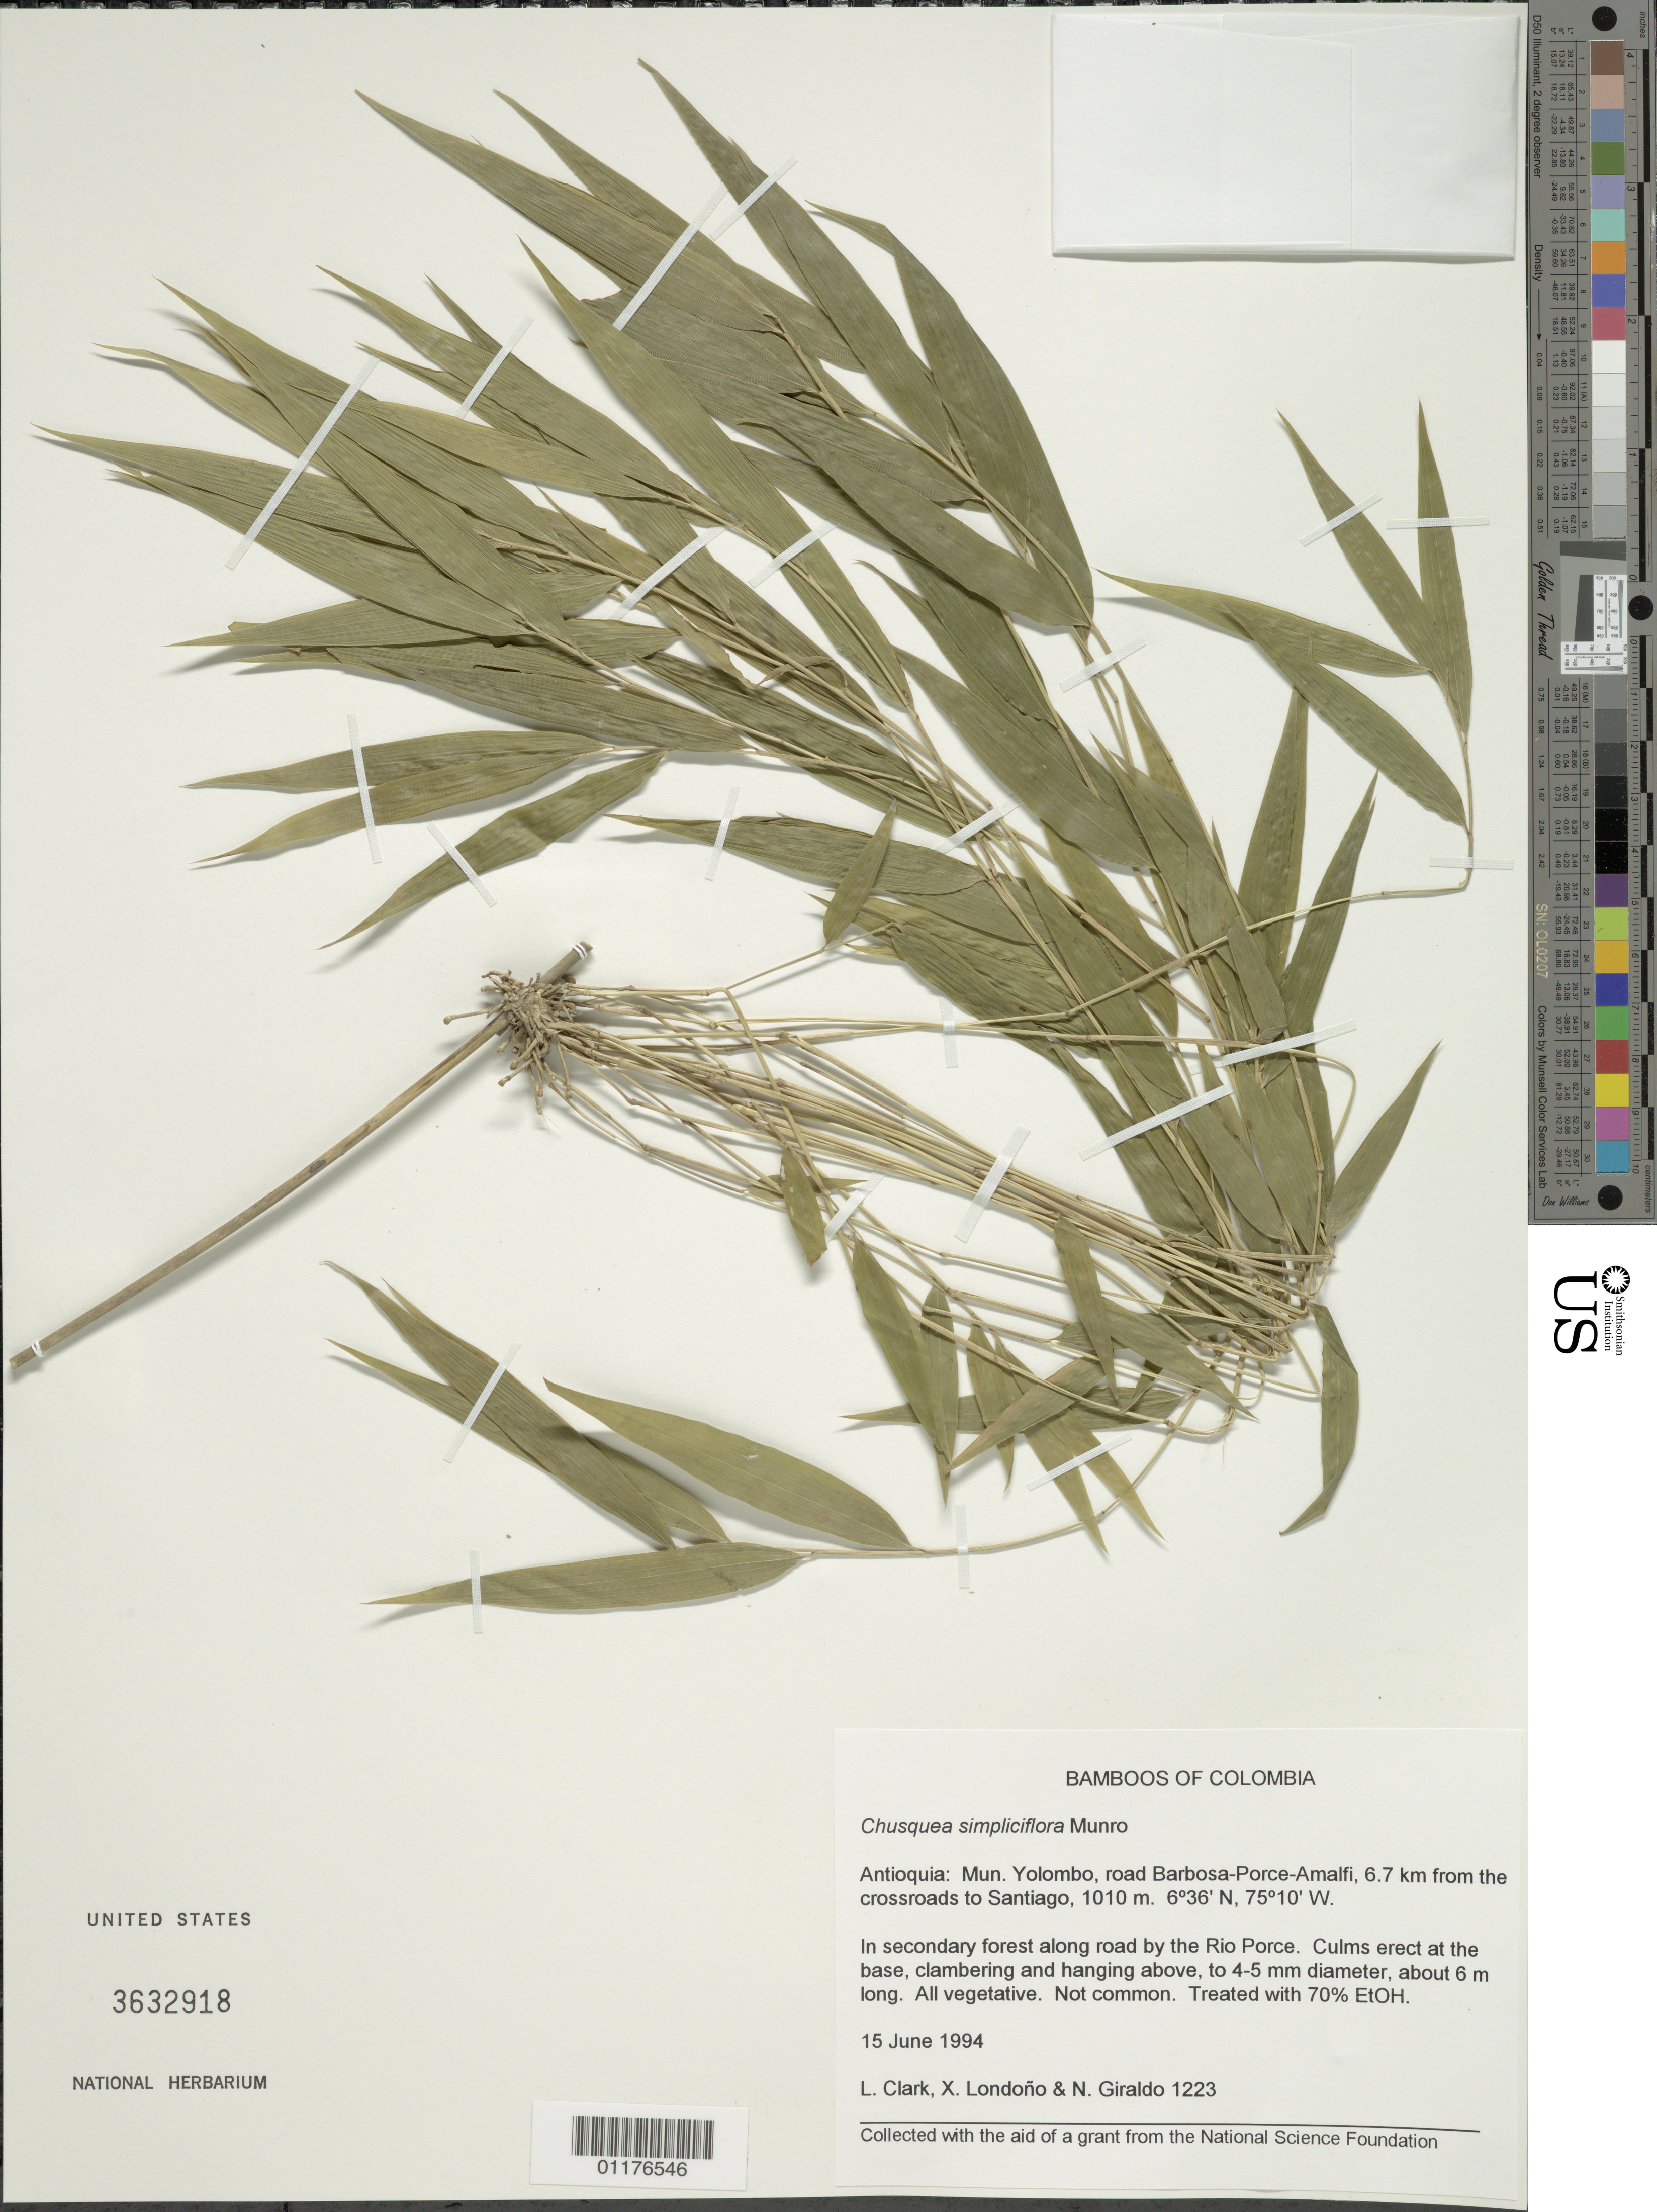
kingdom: Plantae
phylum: Tracheophyta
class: Liliopsida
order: Poales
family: Poaceae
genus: Chusquea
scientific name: Chusquea simpliciflora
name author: Munro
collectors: L. G. Clark, X. Londoño & N. Giraldo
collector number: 1223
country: Colombia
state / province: Antioquiá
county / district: Yolombó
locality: ''Road Barbosa-Porce-Amalfi, the crossroads to Santiago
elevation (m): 1010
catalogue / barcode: US 3632918